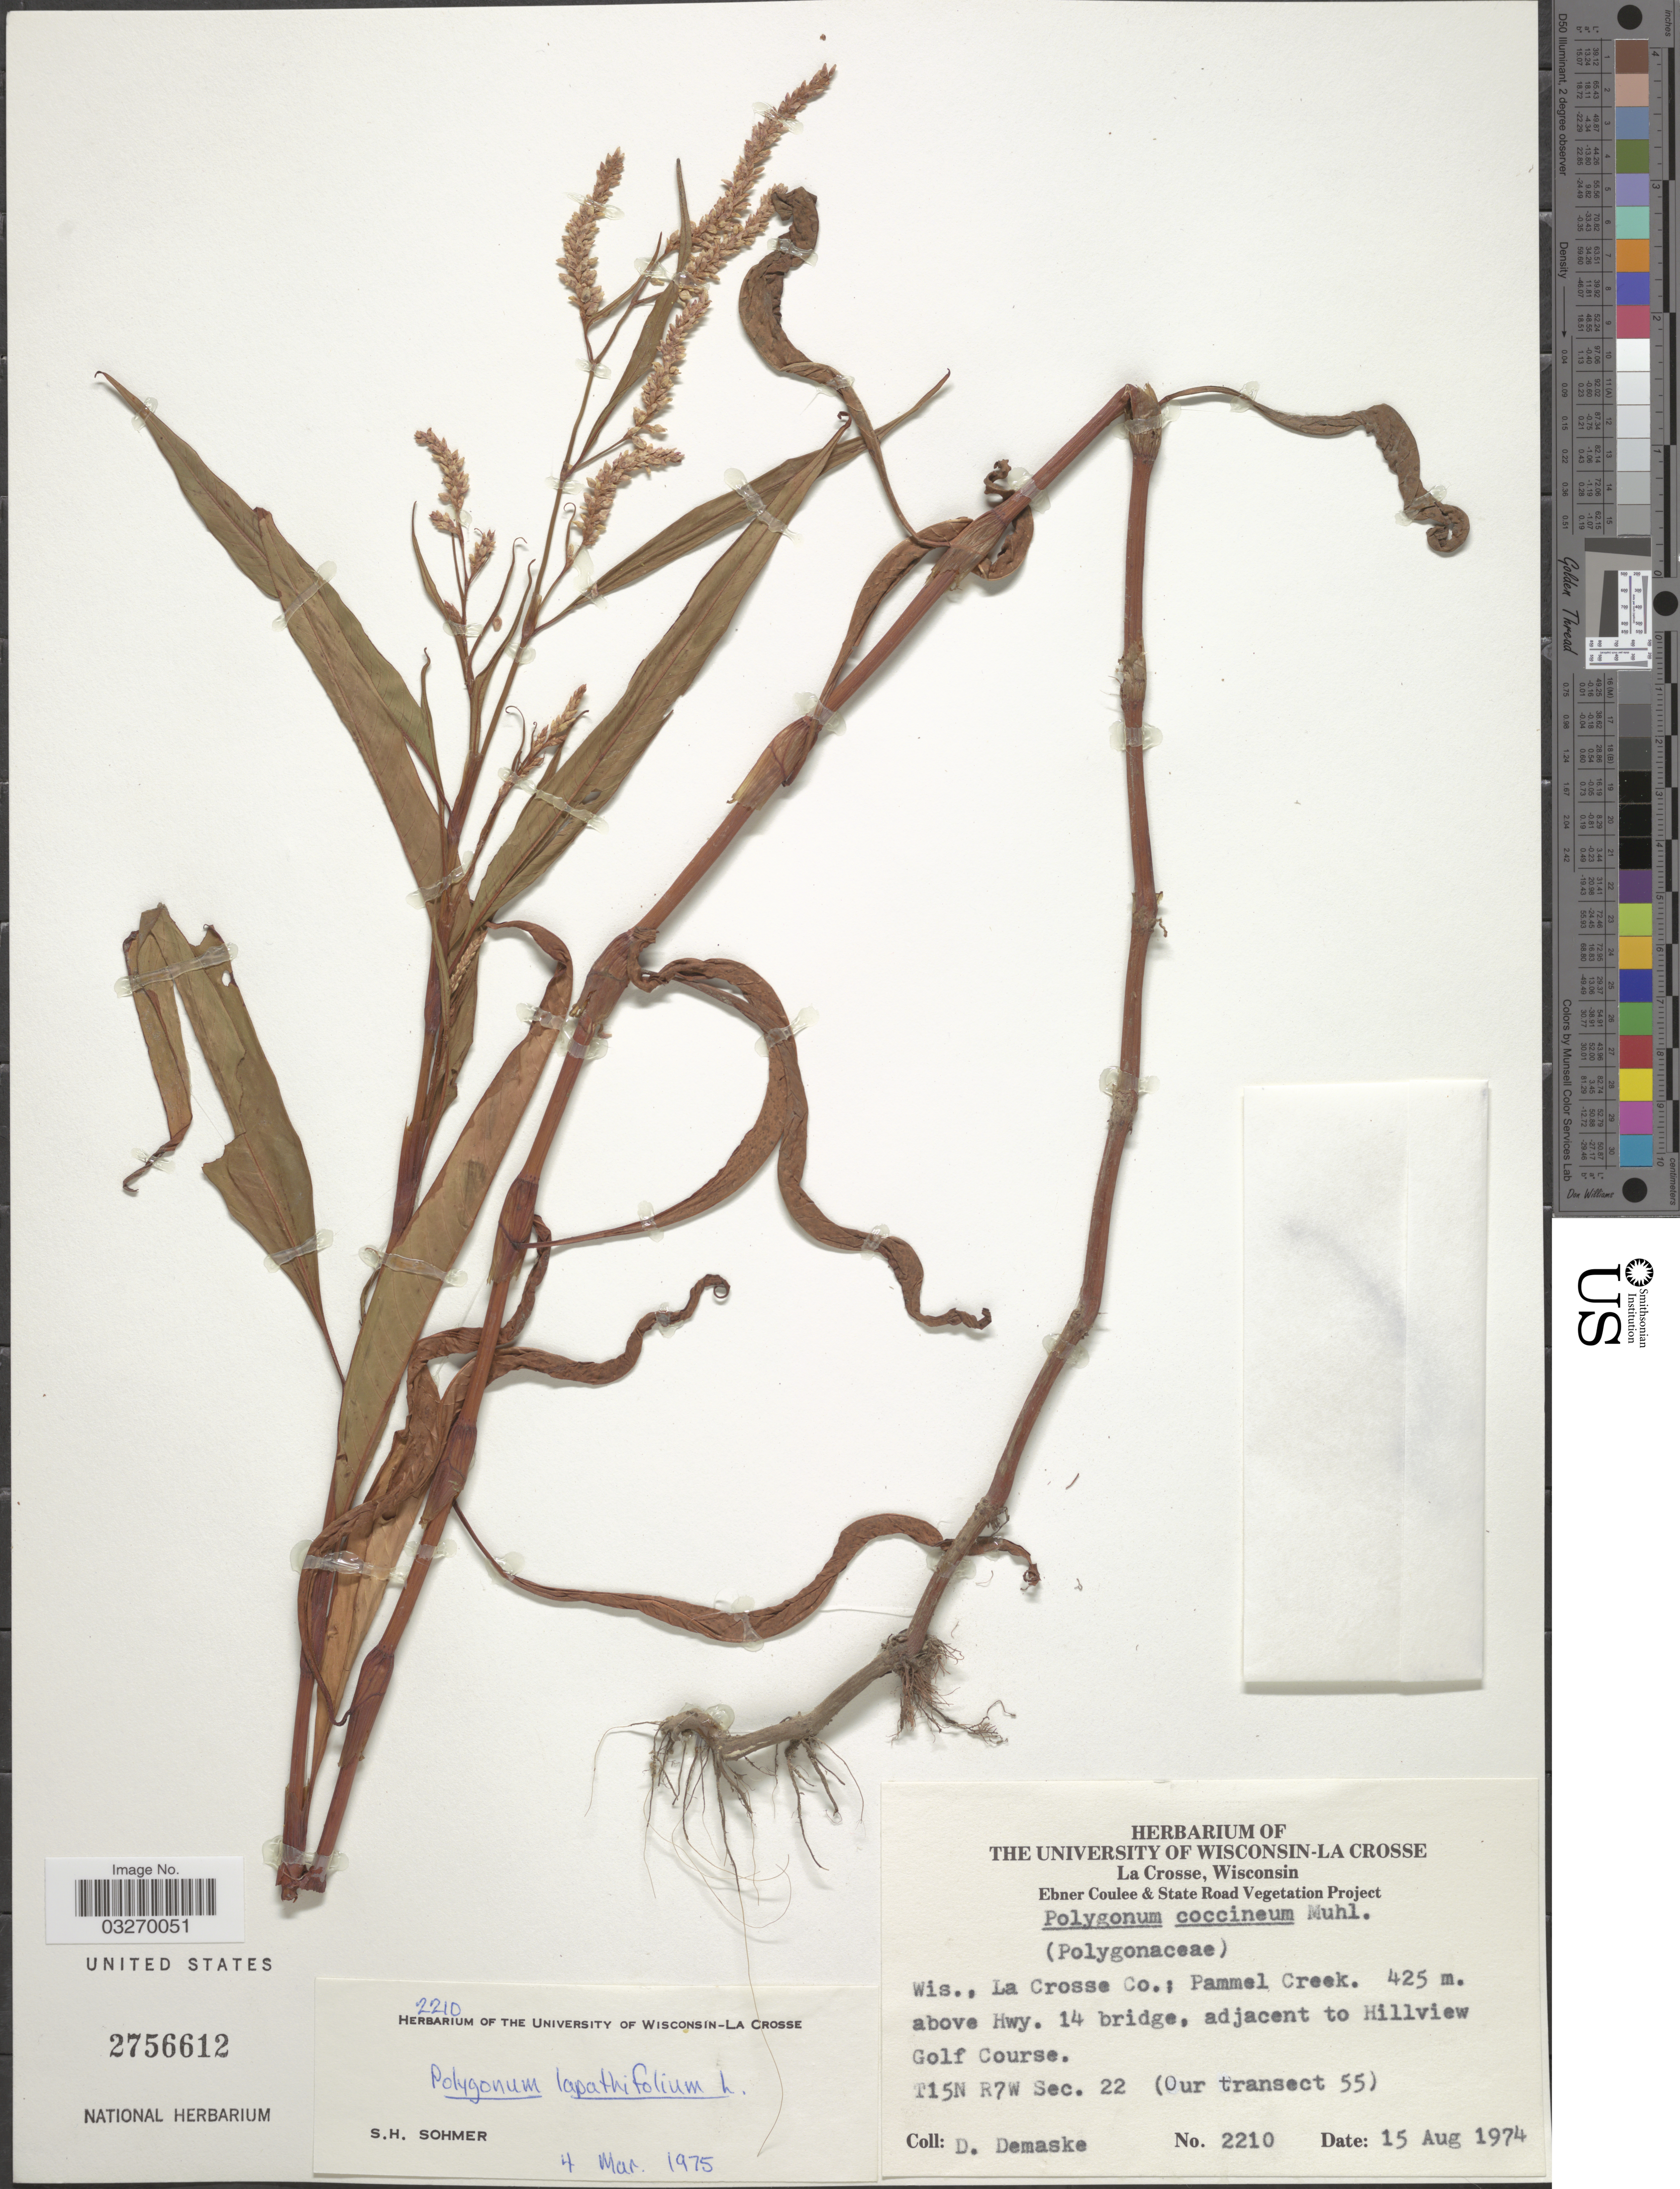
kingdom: Plantae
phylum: Tracheophyta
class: Magnoliopsida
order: Caryophyllales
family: Polygonaceae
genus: Persicaria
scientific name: Persicaria lapathifolia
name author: (L.) Delarbre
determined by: Atha, D. E.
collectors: D. Demaske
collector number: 2210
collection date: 1974-08-15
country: United States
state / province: Wisconsin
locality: La Crosse Co.; Pammel Creek. 425 m. above Hwy. 14 bridge, adjacent to Hillview Golf Course. T15N R7W Sec. 22 (Our transect 55).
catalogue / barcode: US 2756612